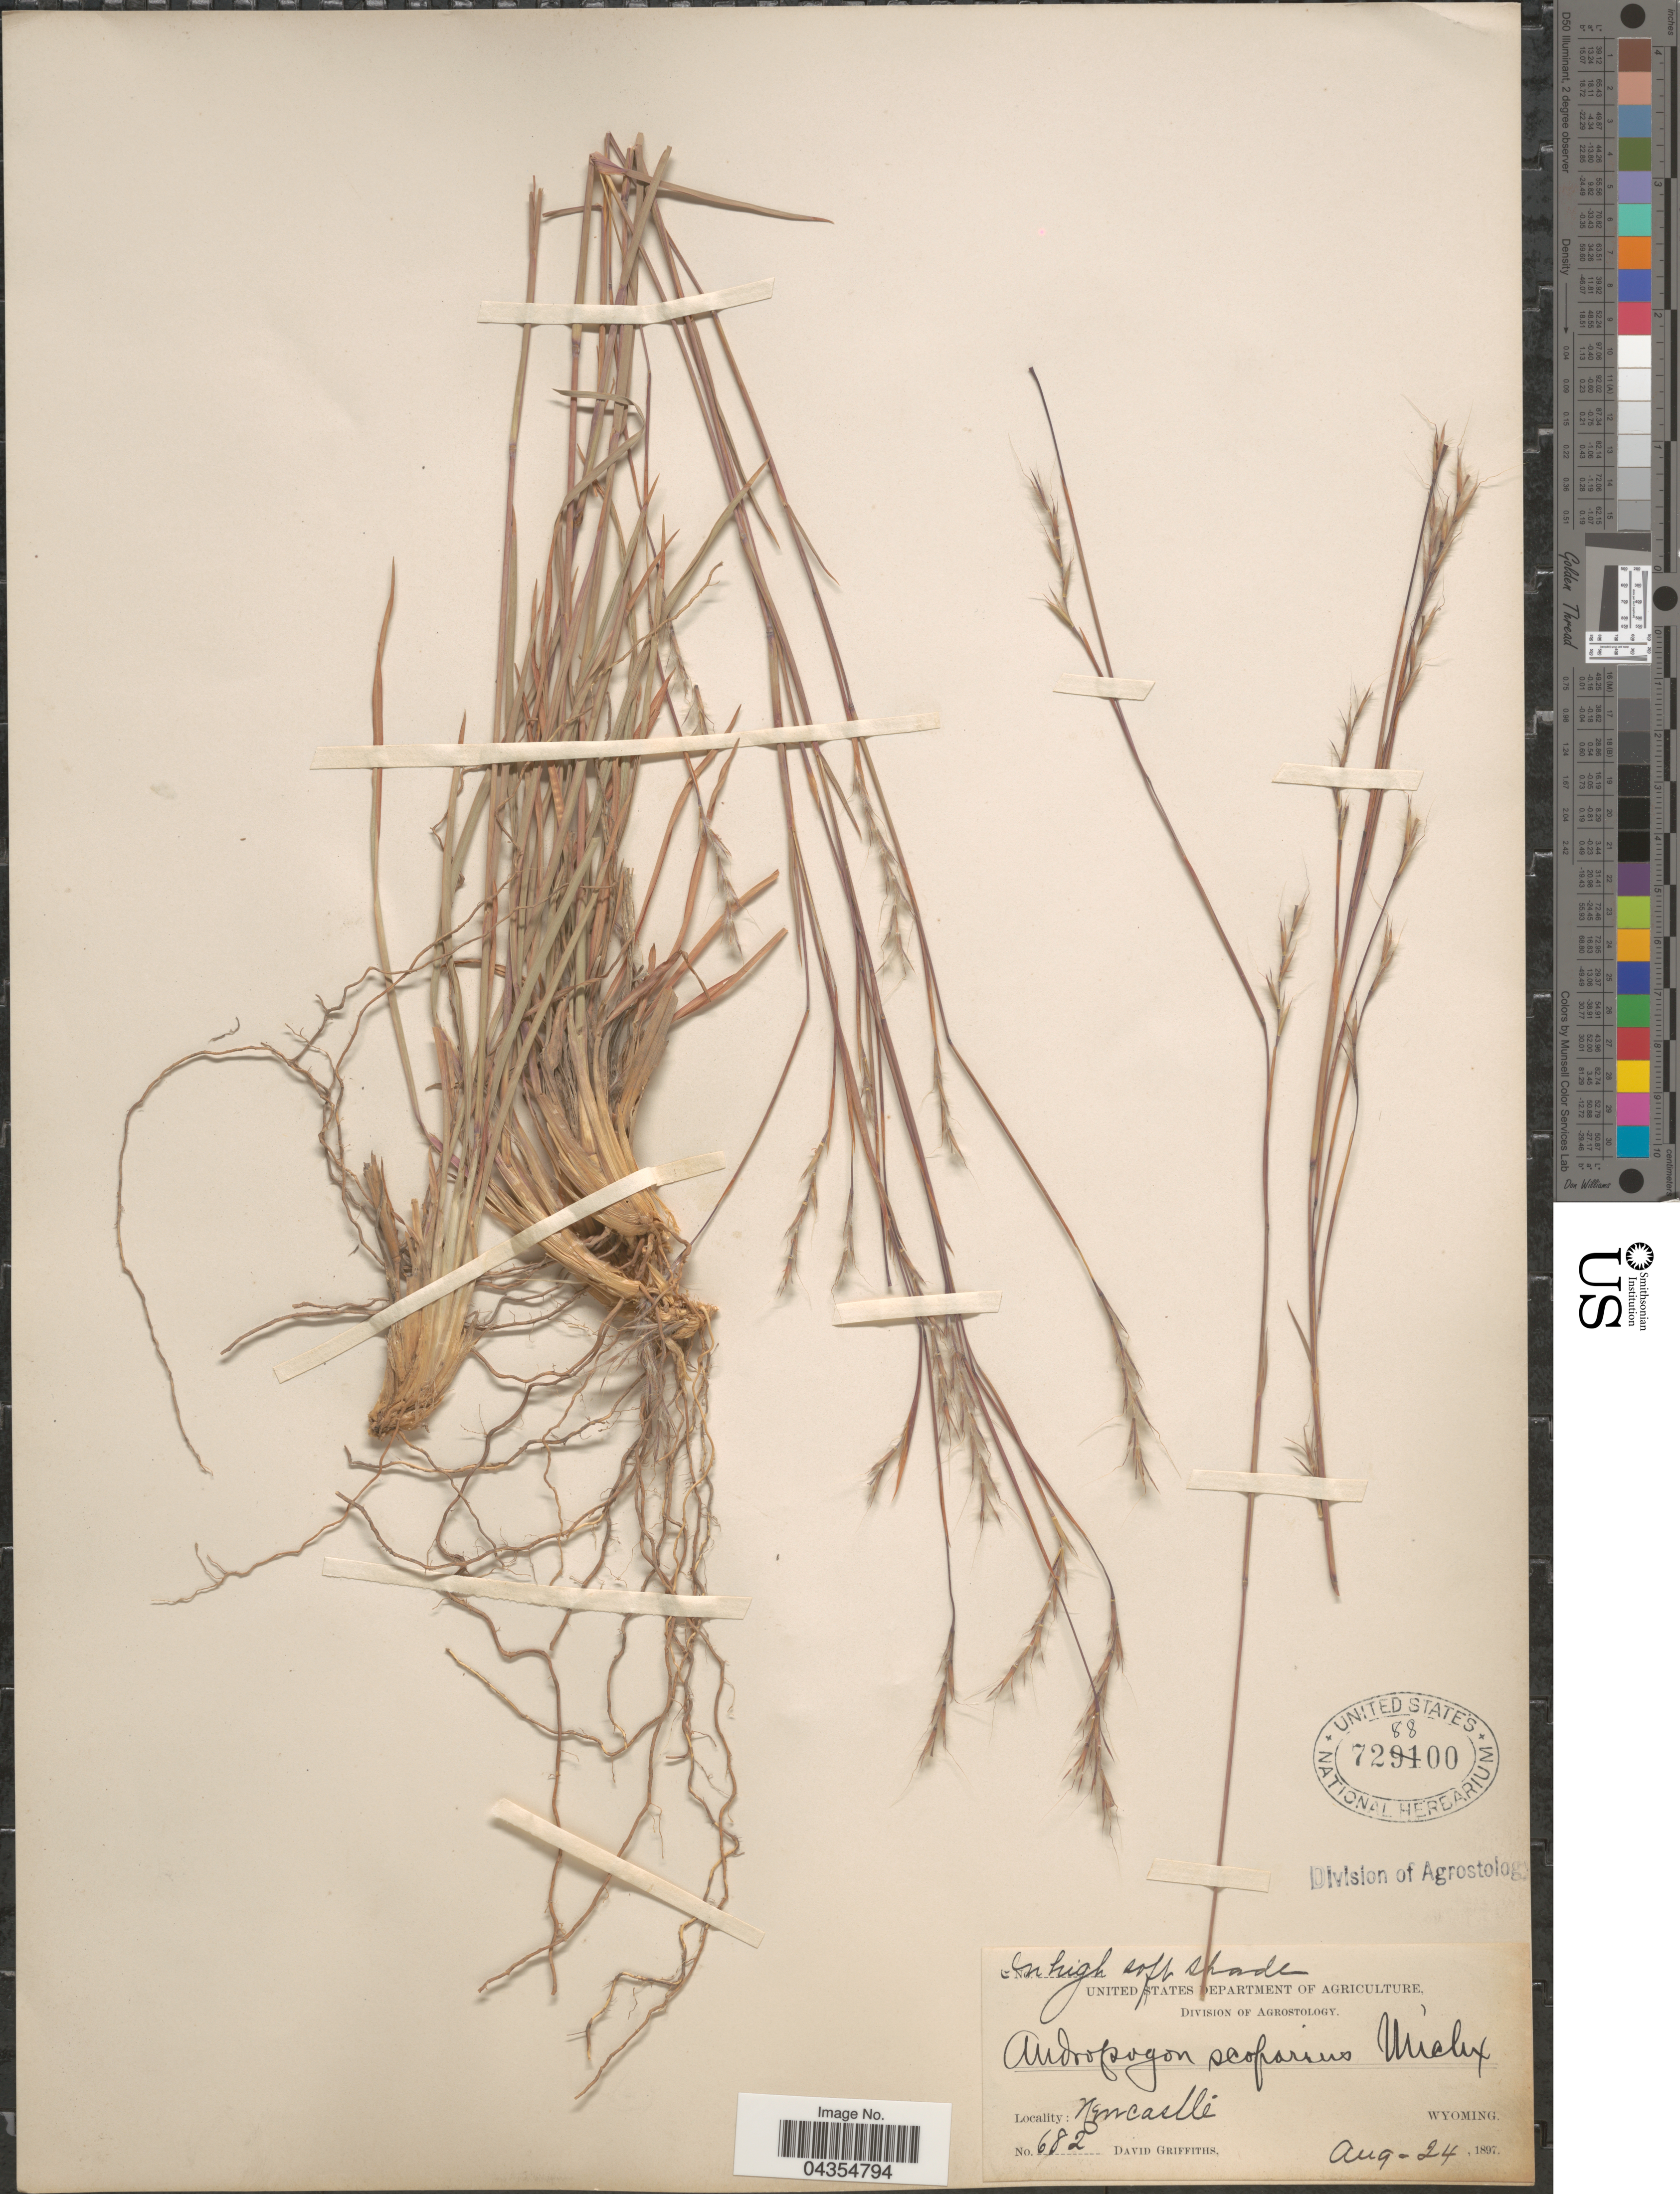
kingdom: Plantae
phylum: Tracheophyta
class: Liliopsida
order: Poales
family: Poaceae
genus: Schizachyrium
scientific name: Schizachyrium sanguineum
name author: (Retz.) Alston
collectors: D. Griffiths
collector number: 682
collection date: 1897-08-24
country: United States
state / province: Wyoming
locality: New Castle.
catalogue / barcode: US 728800